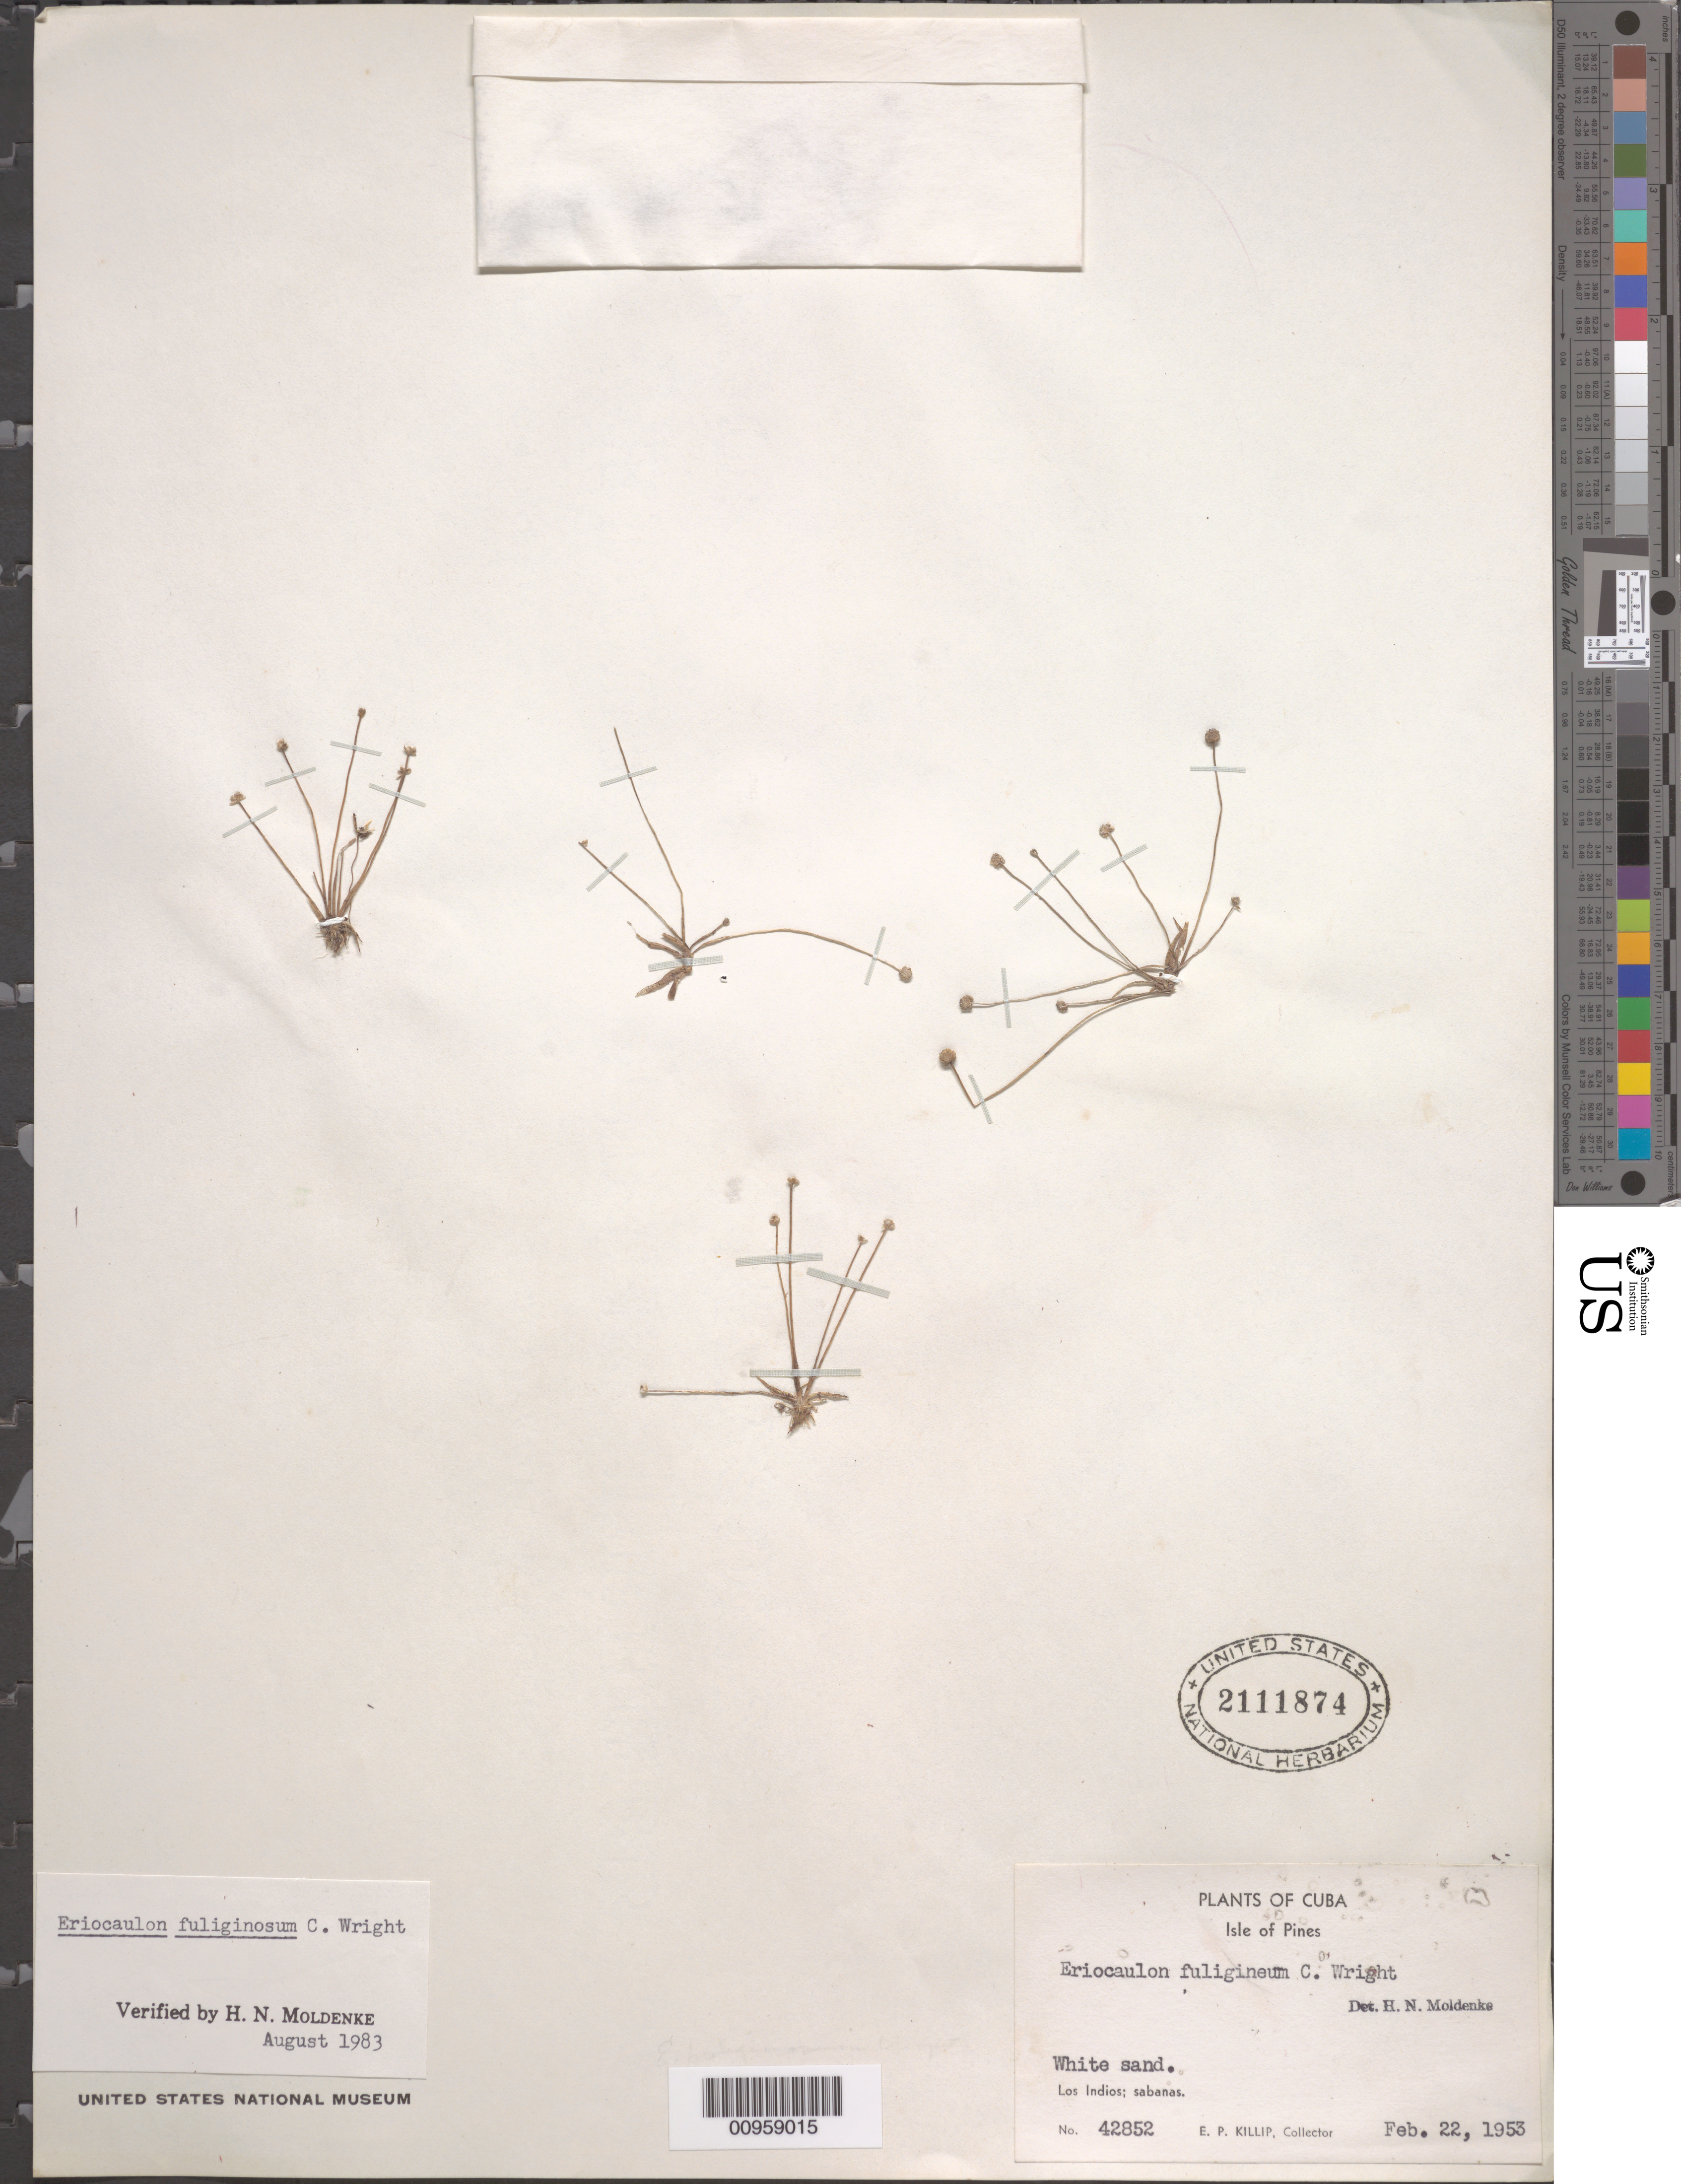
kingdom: Plantae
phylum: Tracheophyta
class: Liliopsida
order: Poales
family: Eriocaulaceae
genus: Eriocaulon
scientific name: Eriocaulon fuliginosum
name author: C. Wright ex Griseb.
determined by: Moldenke, H. N.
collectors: E. P. Killip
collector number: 42852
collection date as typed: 22 Feb 1953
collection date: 1953-02-22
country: Cuba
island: Isla de la Juventud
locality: Los Indios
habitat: White-sand sabanas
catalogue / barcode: US 2111874